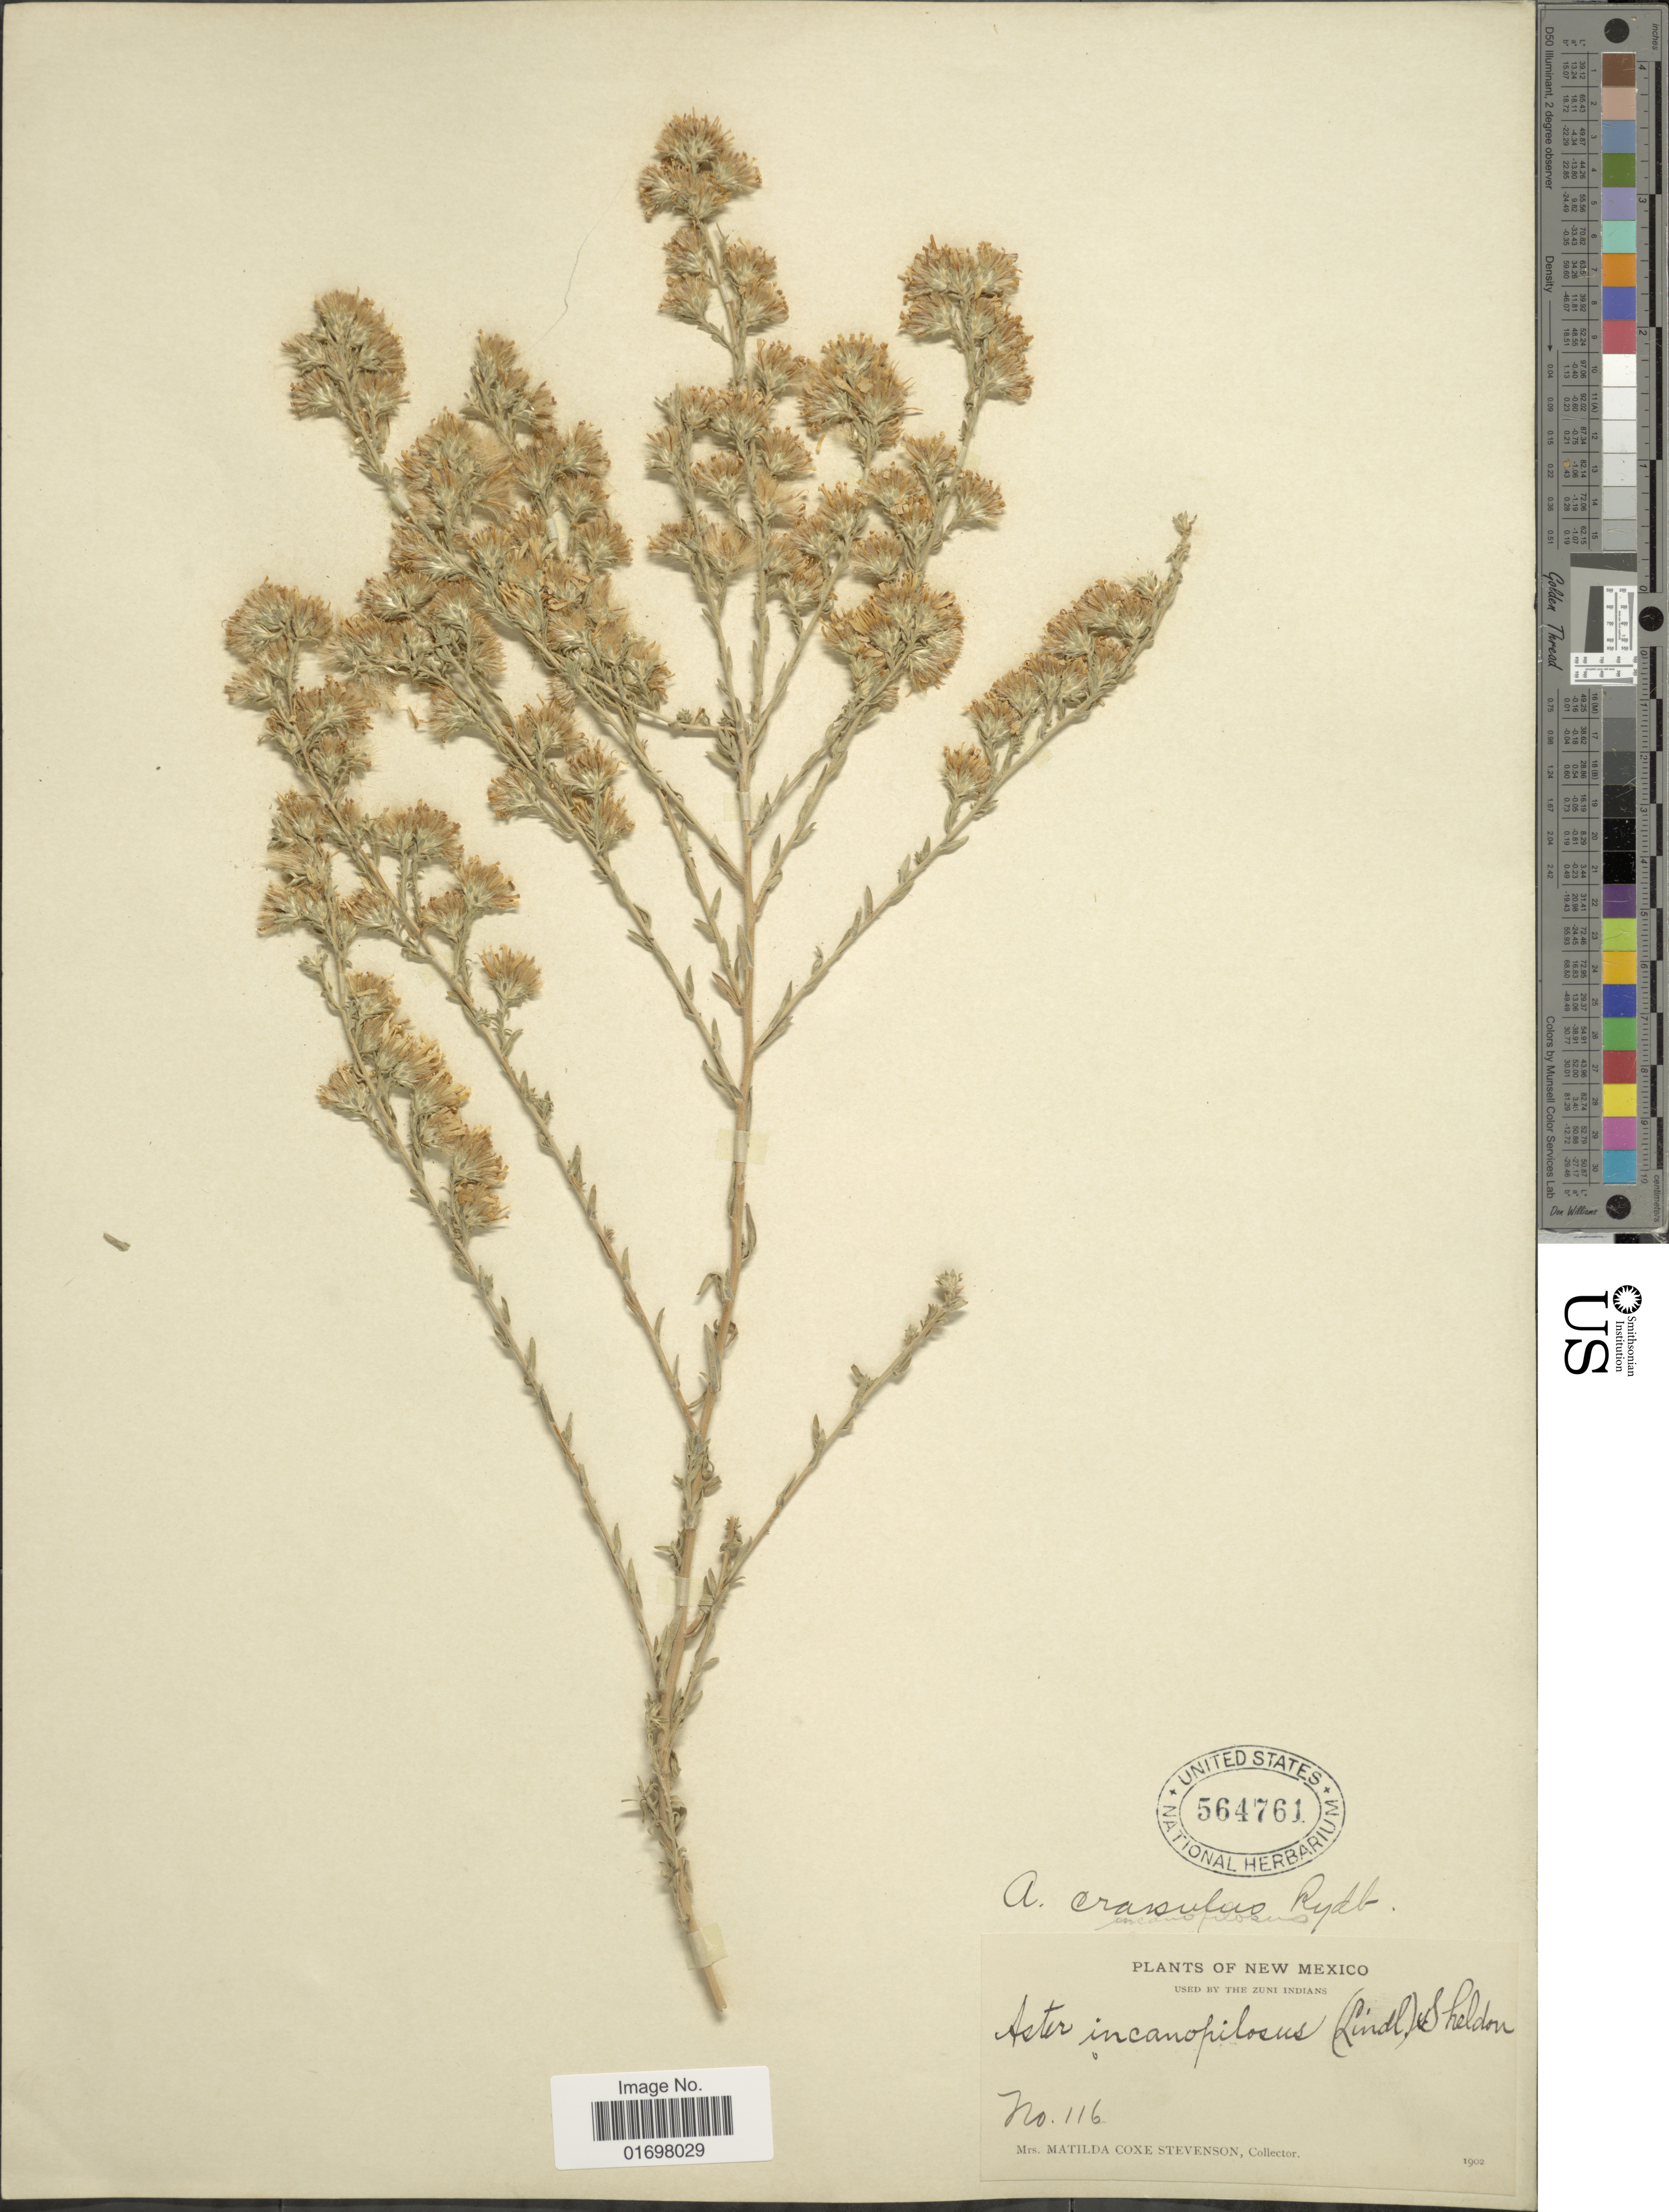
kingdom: Plantae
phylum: Tracheophyta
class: Magnoliopsida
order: Asterales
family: Asteraceae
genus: Symphyotrichum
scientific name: Symphyotrichum falcatum var. commutatum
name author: (Torr. & A. Gray) G.L. Nesom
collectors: M. Stevenson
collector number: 116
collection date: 1902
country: United States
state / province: New Mexico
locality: New Mexico.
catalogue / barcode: US 564761